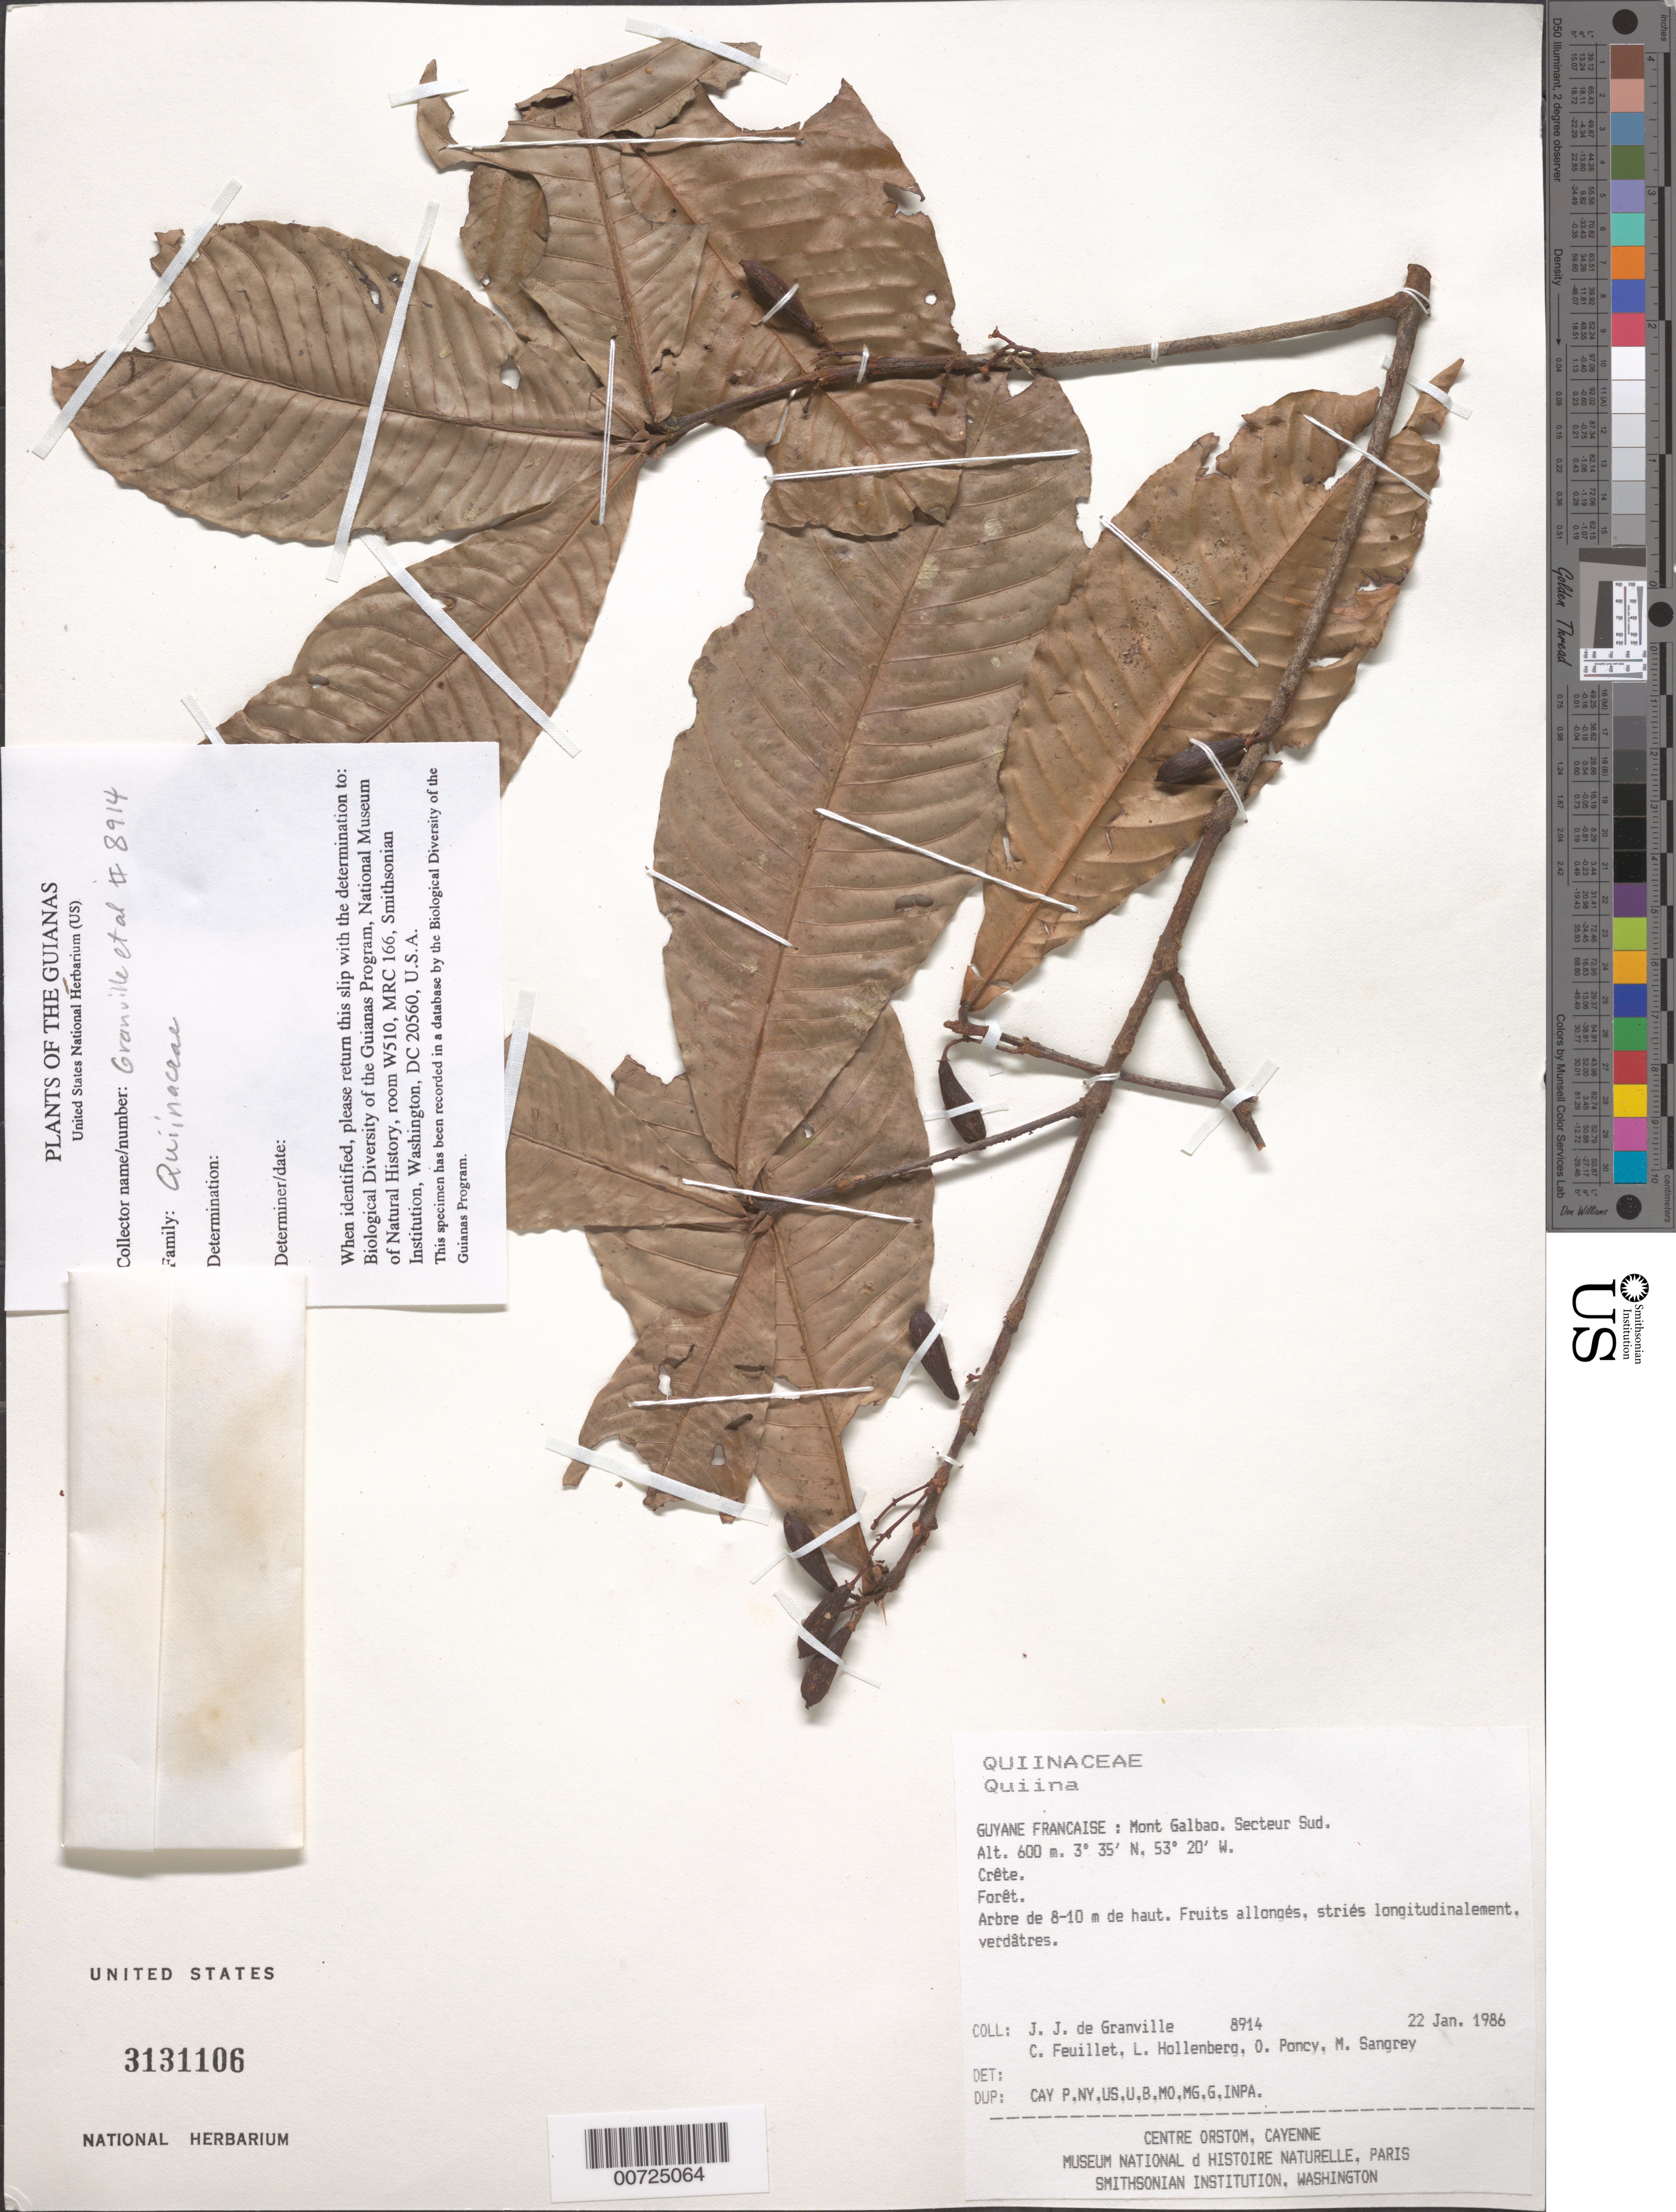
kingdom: Plantae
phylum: Tracheophyta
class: Magnoliopsida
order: Malpighiales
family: Quiinaceae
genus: Quiina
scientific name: Quiina sp.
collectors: J.-J. de Granville, C. Feuillet, L. Hollenberg, O. Poncy & M. S. Sangrey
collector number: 8914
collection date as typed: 22-Jan-86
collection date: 1986-01-22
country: French Guiana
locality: Mont Galbao. Secteur Sud. Crête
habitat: Forêt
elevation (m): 600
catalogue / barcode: US 3131106